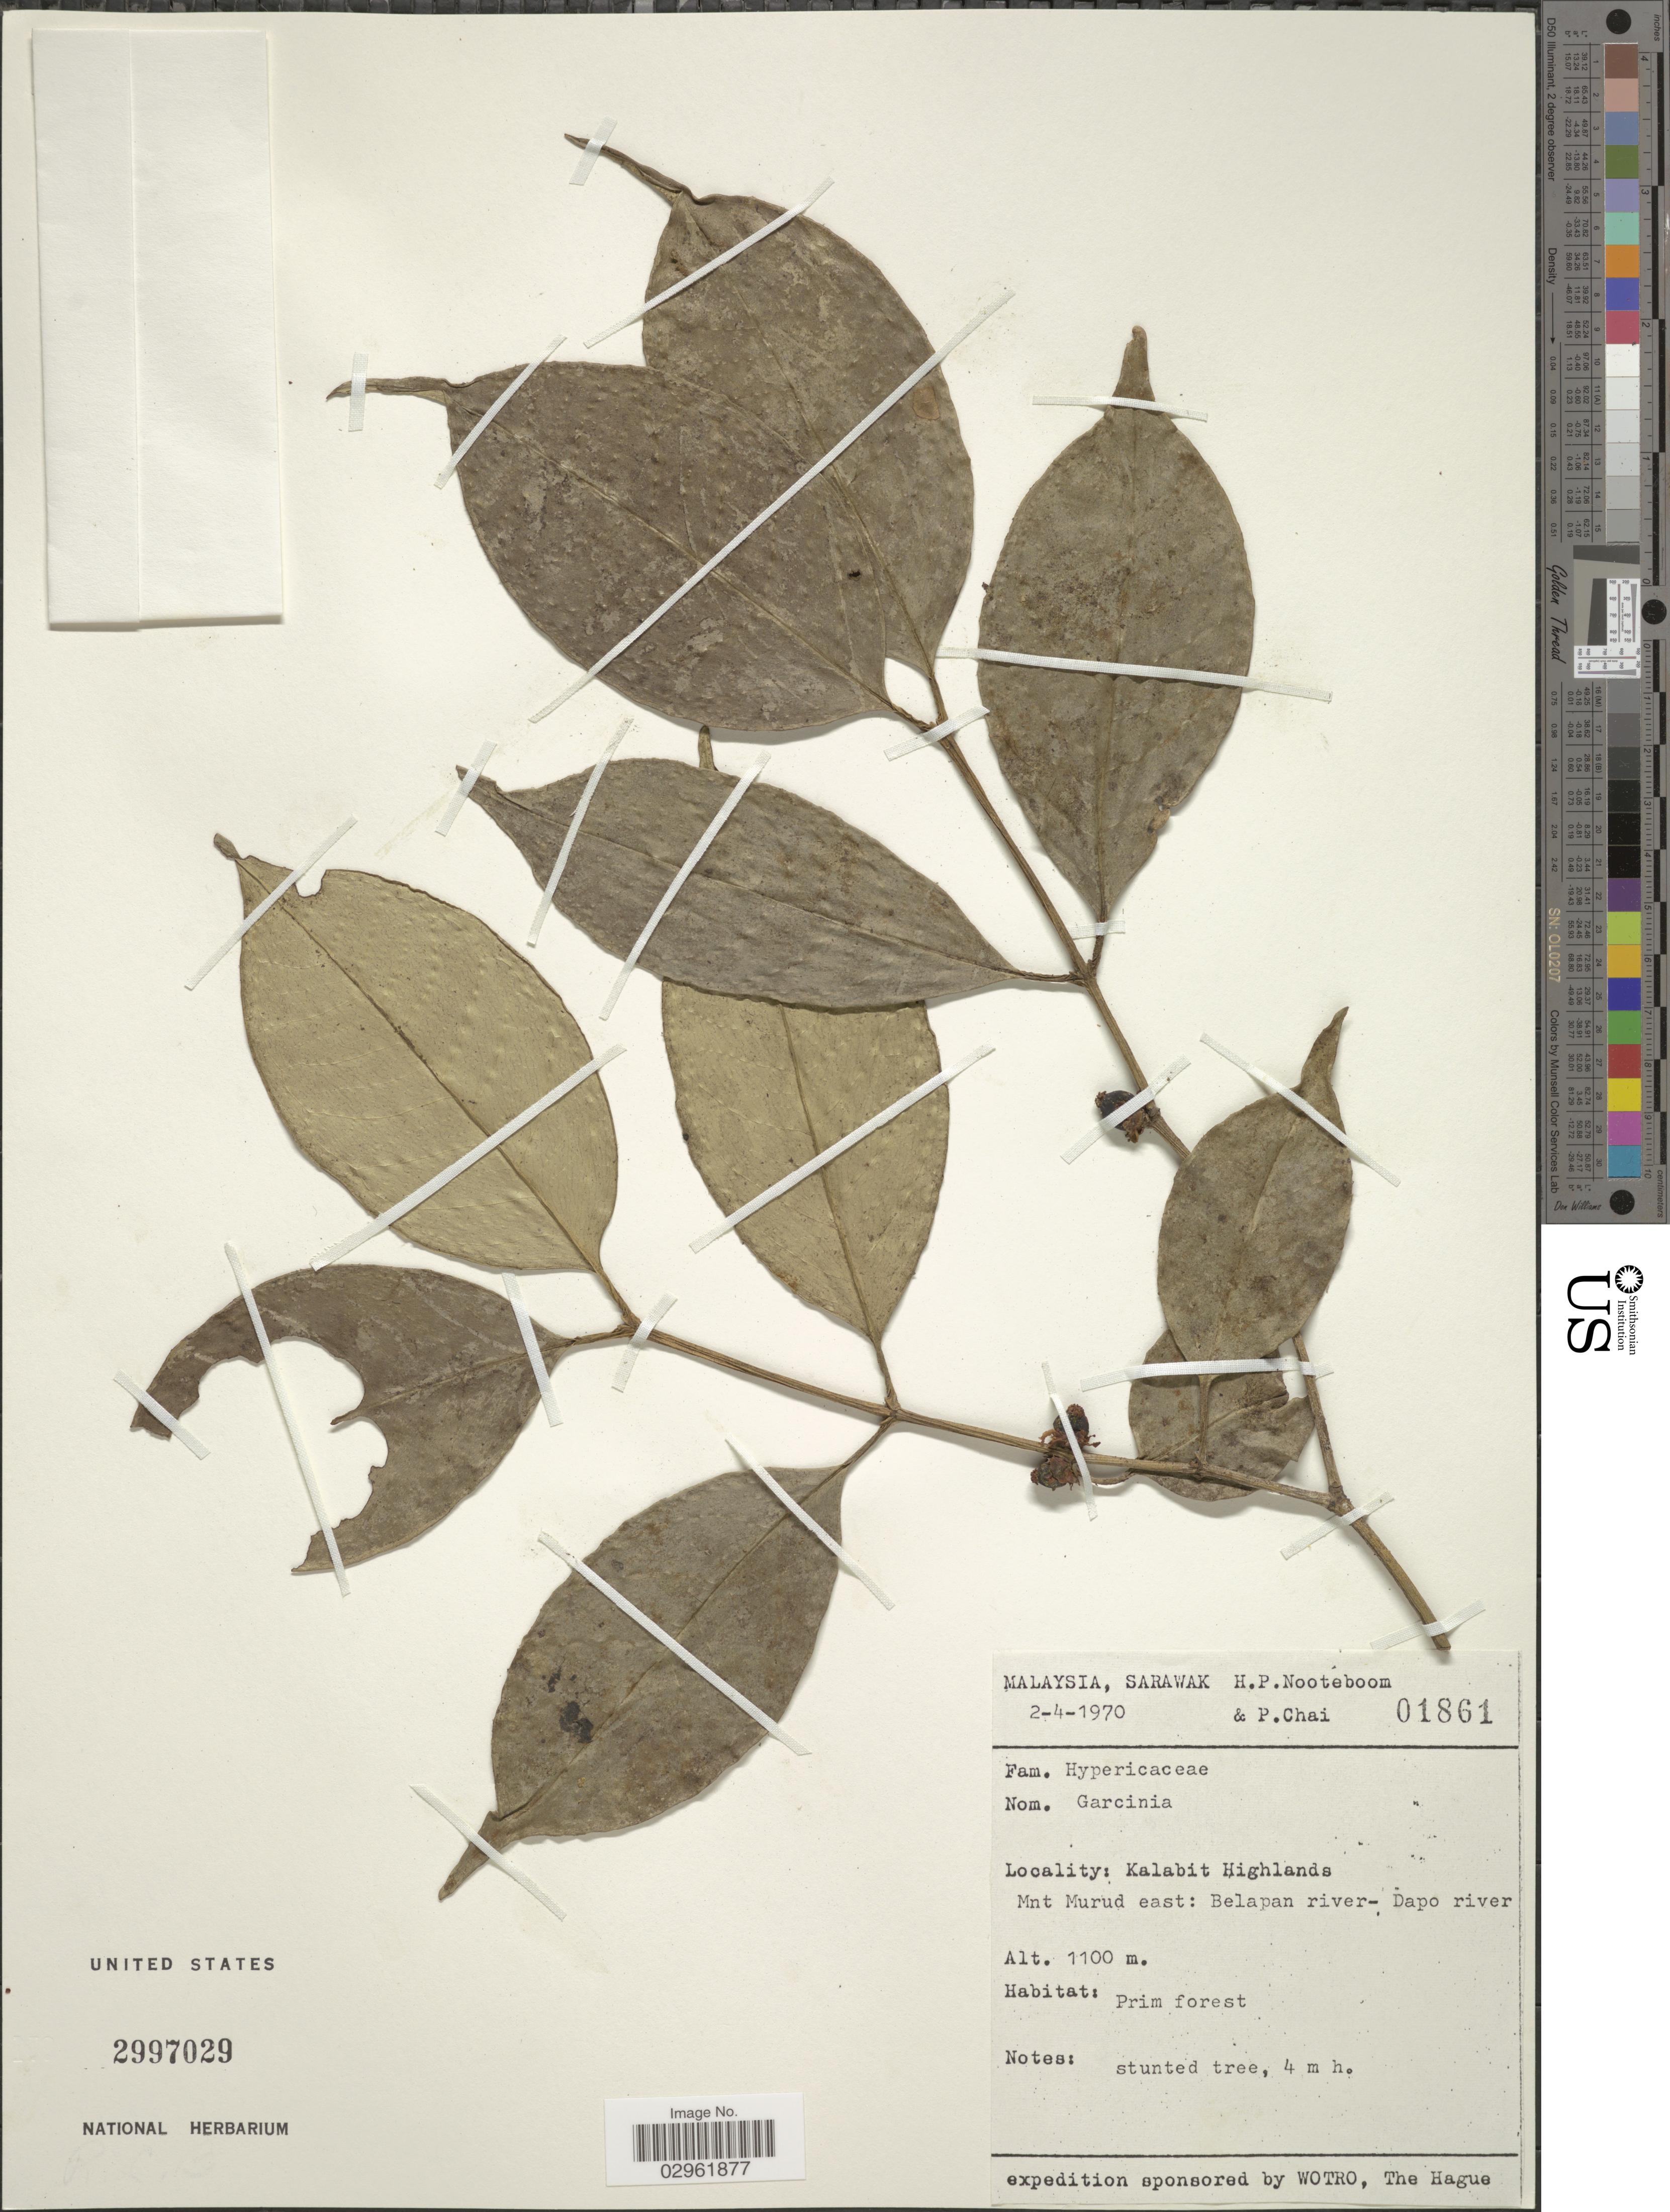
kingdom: Plantae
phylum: Tracheophyta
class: Magnoliopsida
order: Malpighiales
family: Clusiaceae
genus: Garcinia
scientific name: Garcinia sp.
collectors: H. P. Nooteboom & P. Chai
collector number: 01861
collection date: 1970-04-02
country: Malaysia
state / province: Sarawak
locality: Kalabit Highlands, Mnt Murud east: Belapan river - Dapo River.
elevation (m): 1100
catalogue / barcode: US 2997029